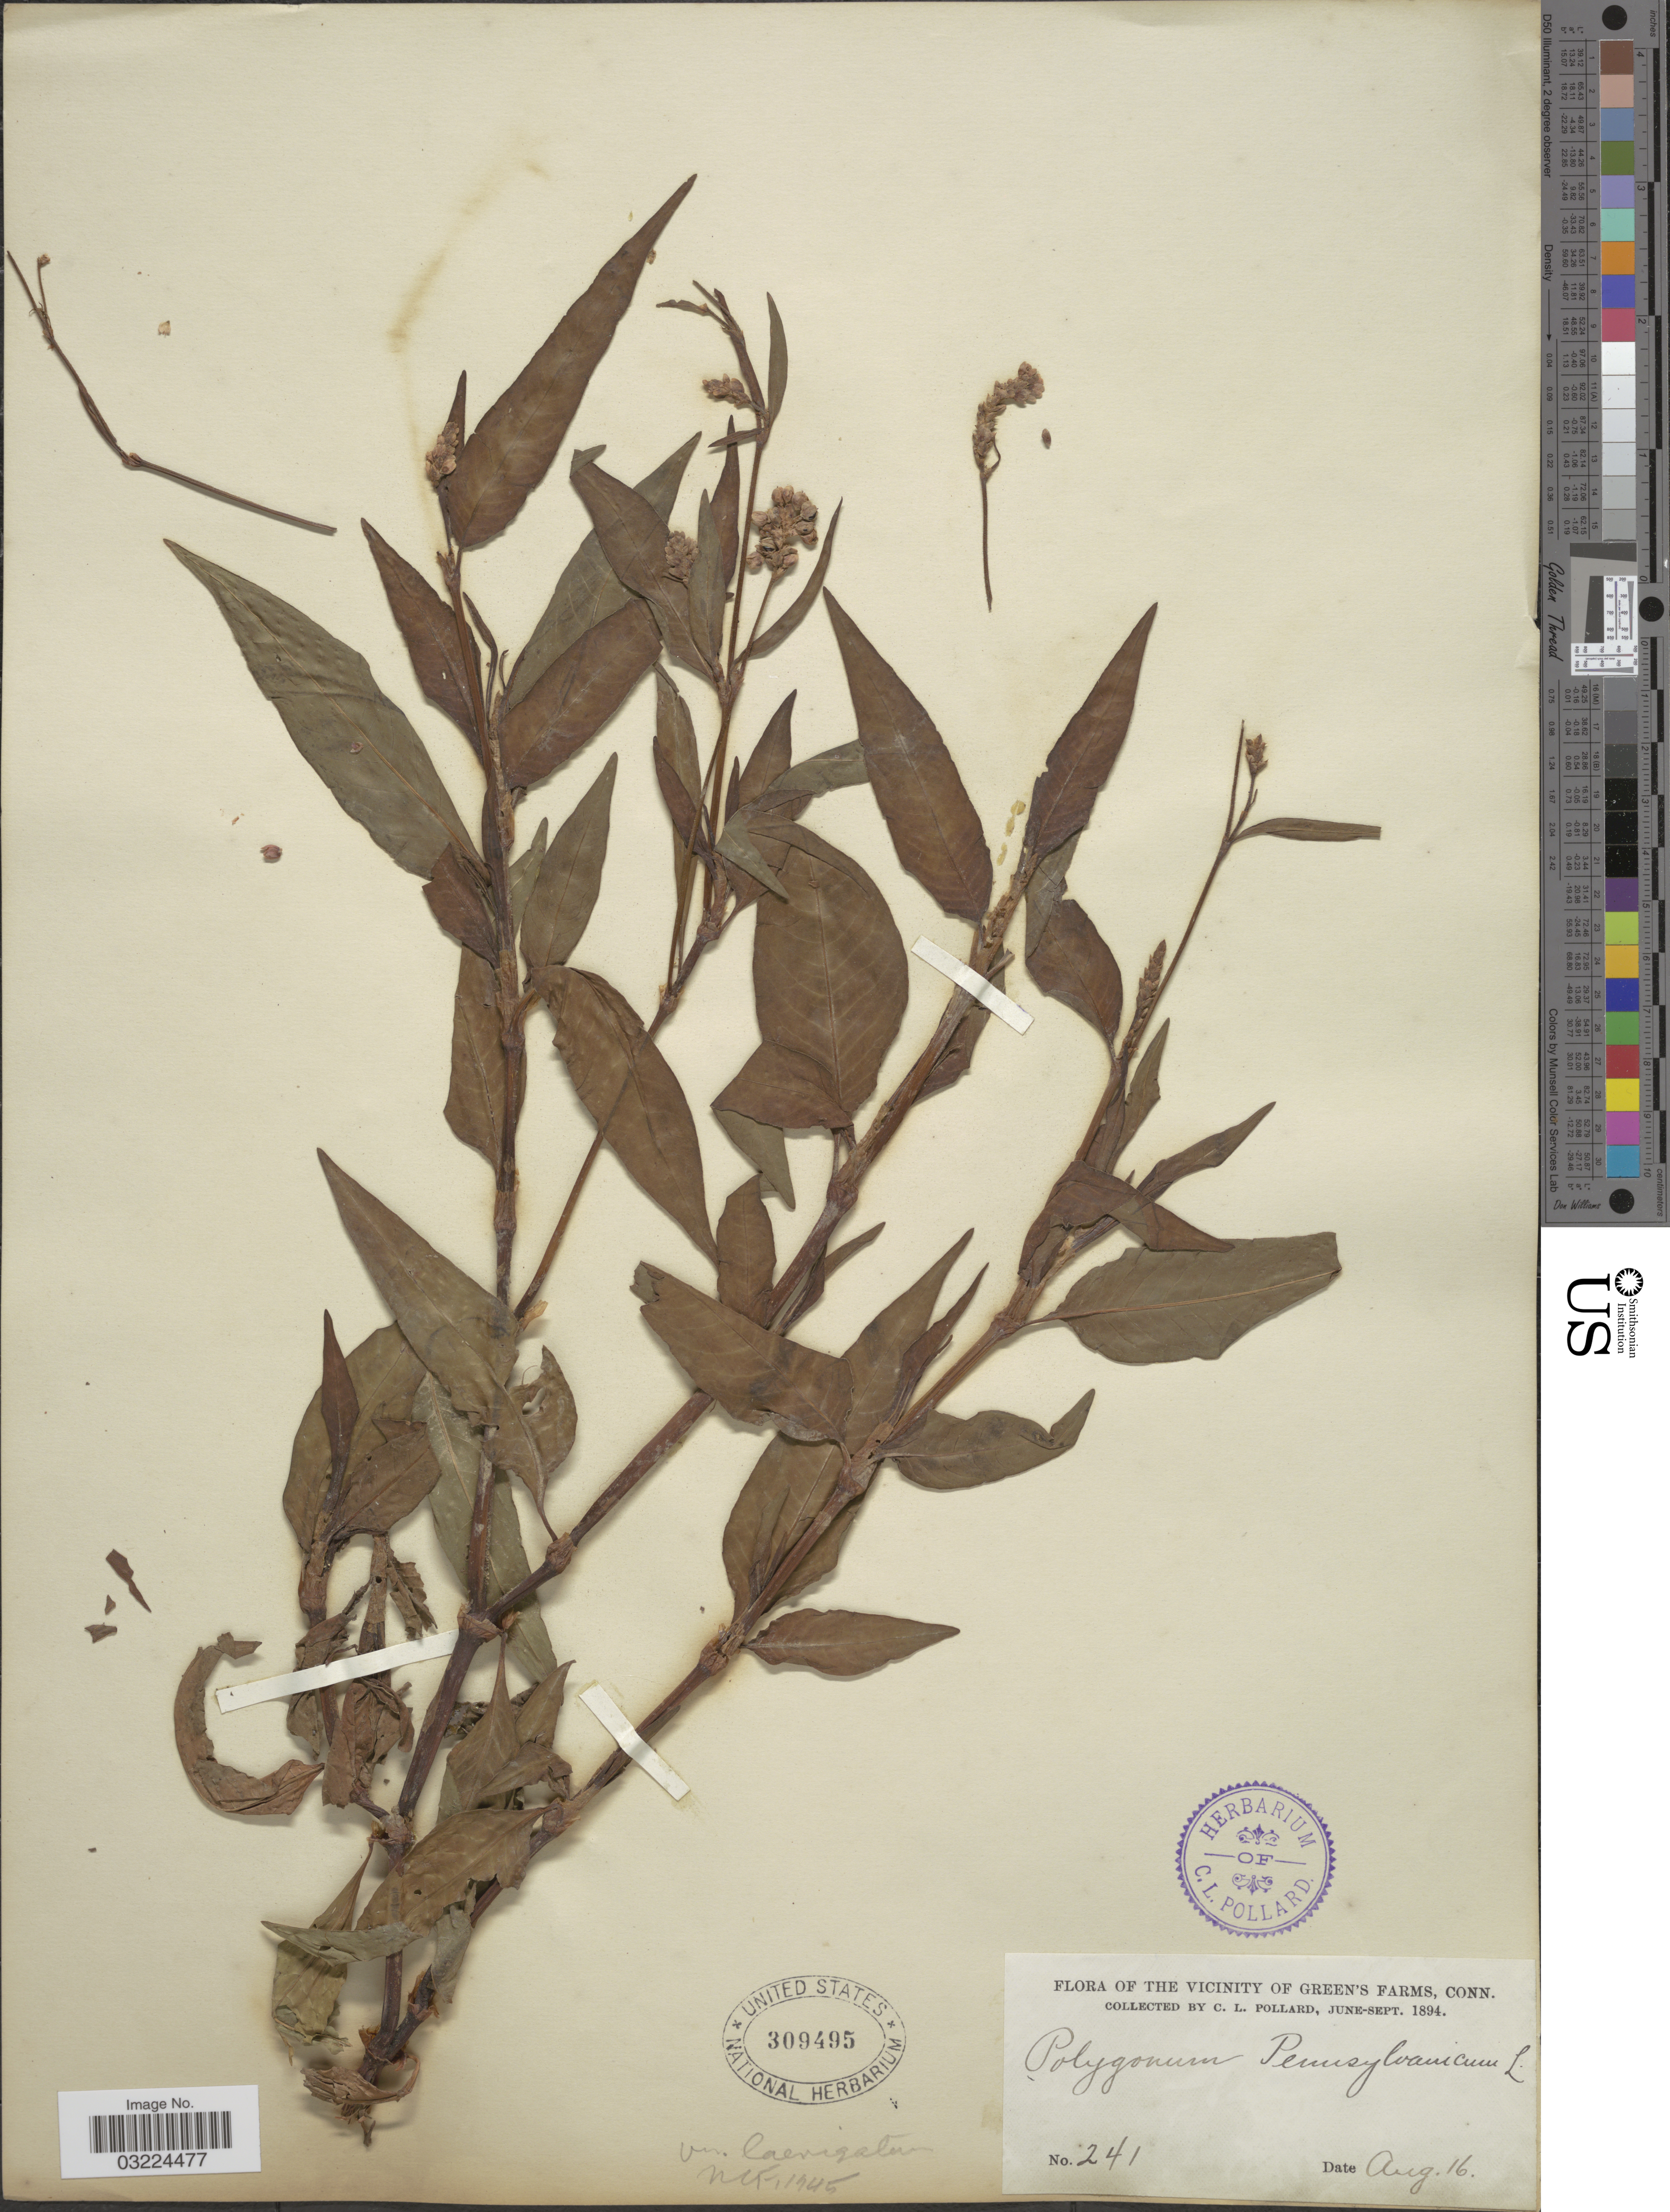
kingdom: Plantae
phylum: Tracheophyta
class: Magnoliopsida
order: Caryophyllales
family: Polygonaceae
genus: Persicaria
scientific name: Persicaria pensylvanica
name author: (L.) M. Gómez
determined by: Atha, D. E.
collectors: C. L. Pollard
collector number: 241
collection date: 1894-08-16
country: United States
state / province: Connecticut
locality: Vicinity of Green's Farms, Conn.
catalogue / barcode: US 309495